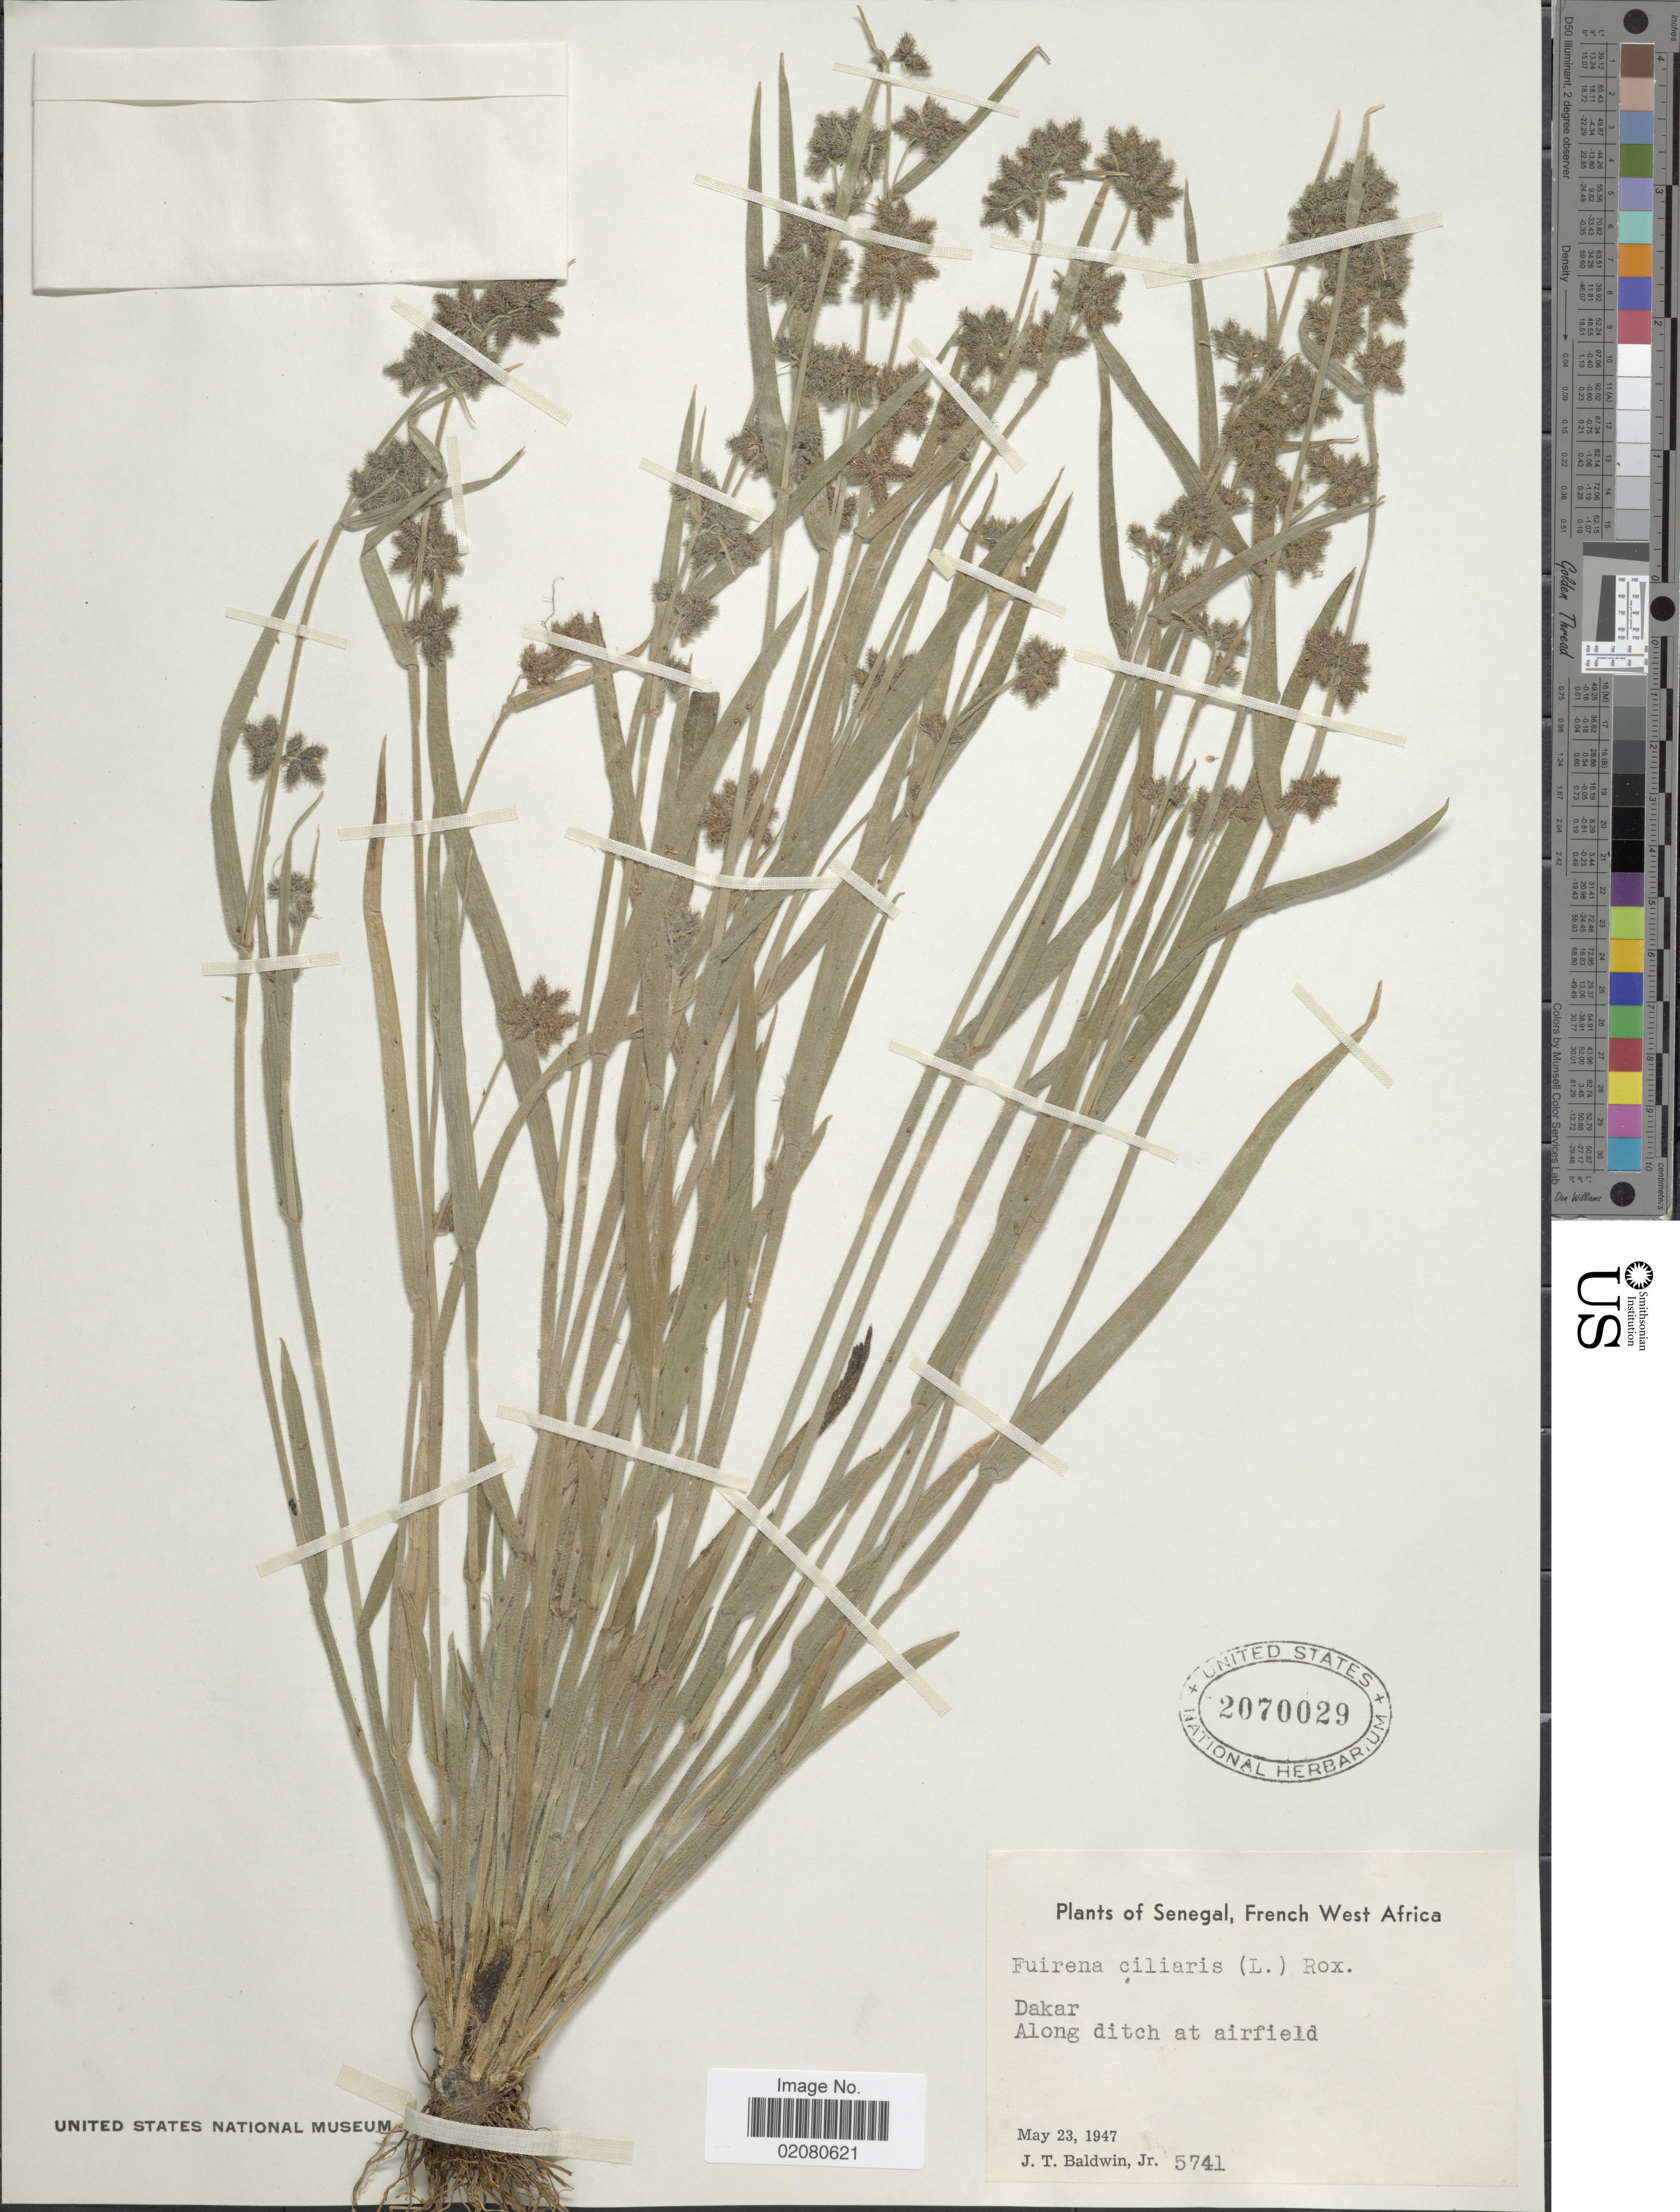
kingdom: Plantae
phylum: Tracheophyta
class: Liliopsida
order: Poales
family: Cyperaceae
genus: Fuirena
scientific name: Fuirena ciliaris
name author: (L.) Roxb.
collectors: J. T. Baldwin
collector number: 5741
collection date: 1947-05-23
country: Senegal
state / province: Dakar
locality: French West africa. Dakar, Along ditch at airfield.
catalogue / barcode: US 2070029